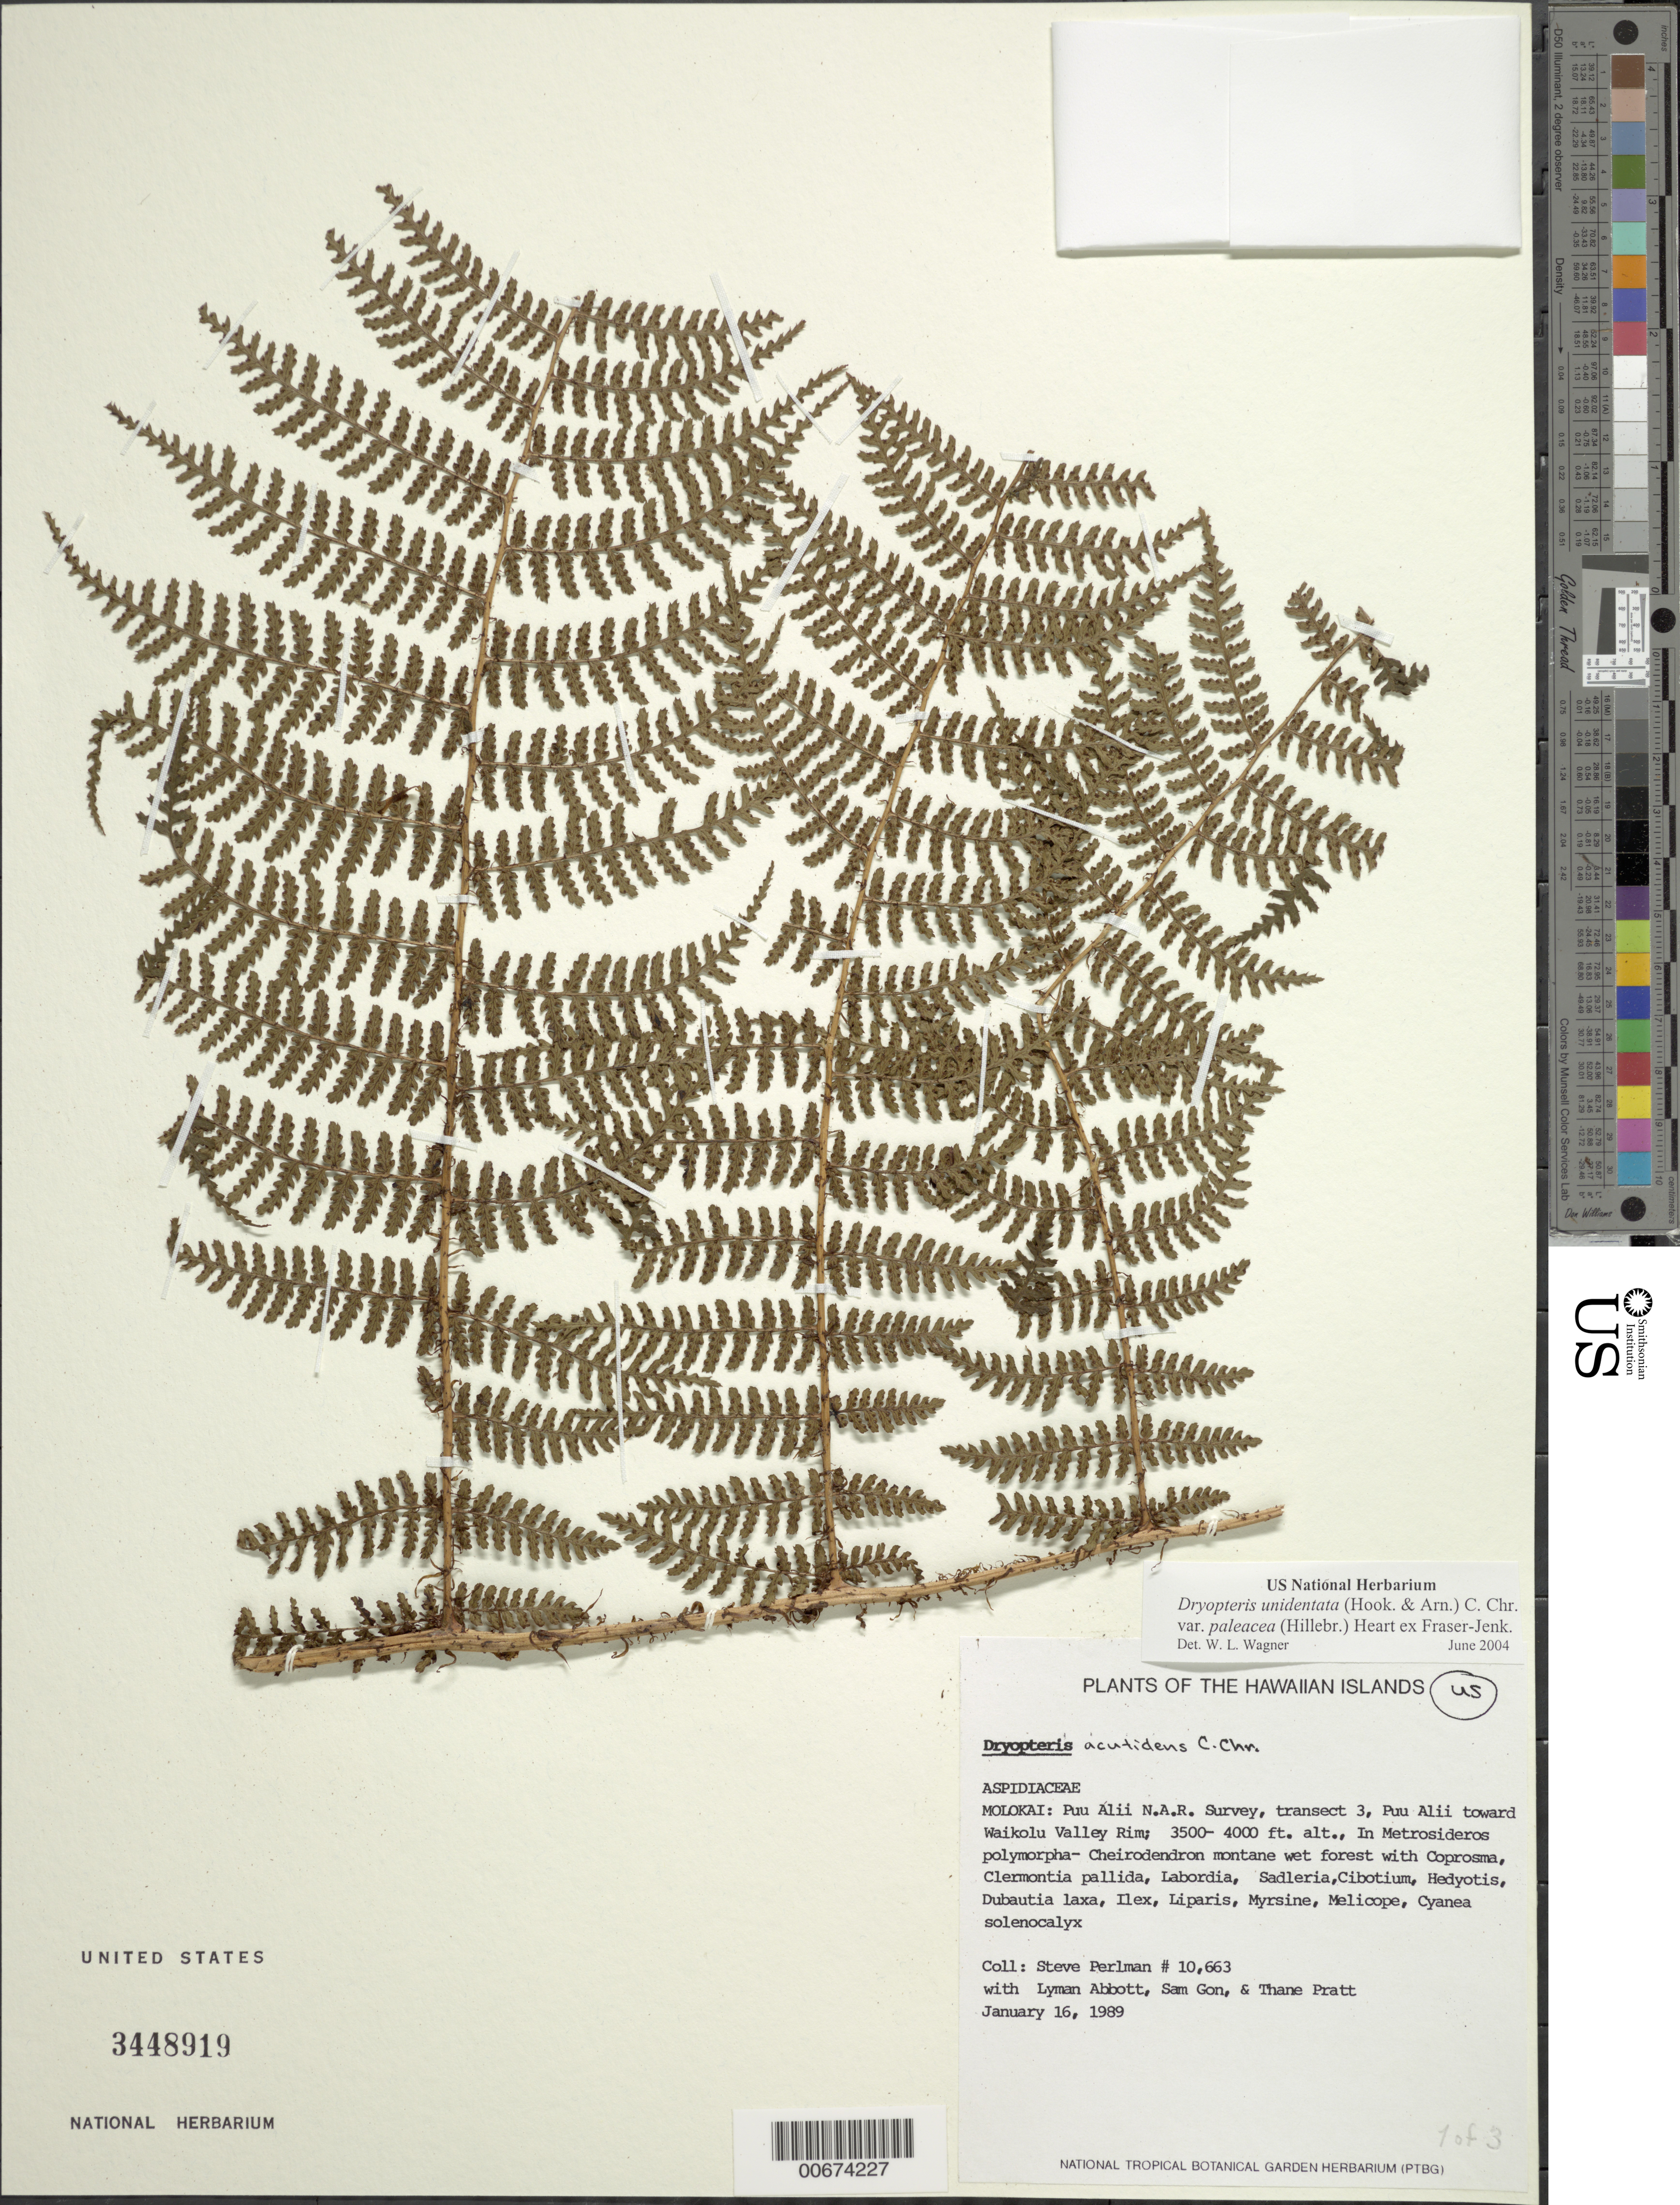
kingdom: Plantae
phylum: Tracheophyta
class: Polypodiopsida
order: Polypodiales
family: Dryopteridaceae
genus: Dryopteris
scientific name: Dryopteris unidentata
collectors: S. P. Perlman, L. Abbott, S. Gon & T. Pratt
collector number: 10663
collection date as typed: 16 Jan 1989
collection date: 1989-01-16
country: United States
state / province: Hawaii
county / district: Maui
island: Moloka'i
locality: Puu Alii N.A.R. Survey, transect 3, Puu Alii toward Waikolu Valley Rim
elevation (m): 1066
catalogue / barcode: US 3448919